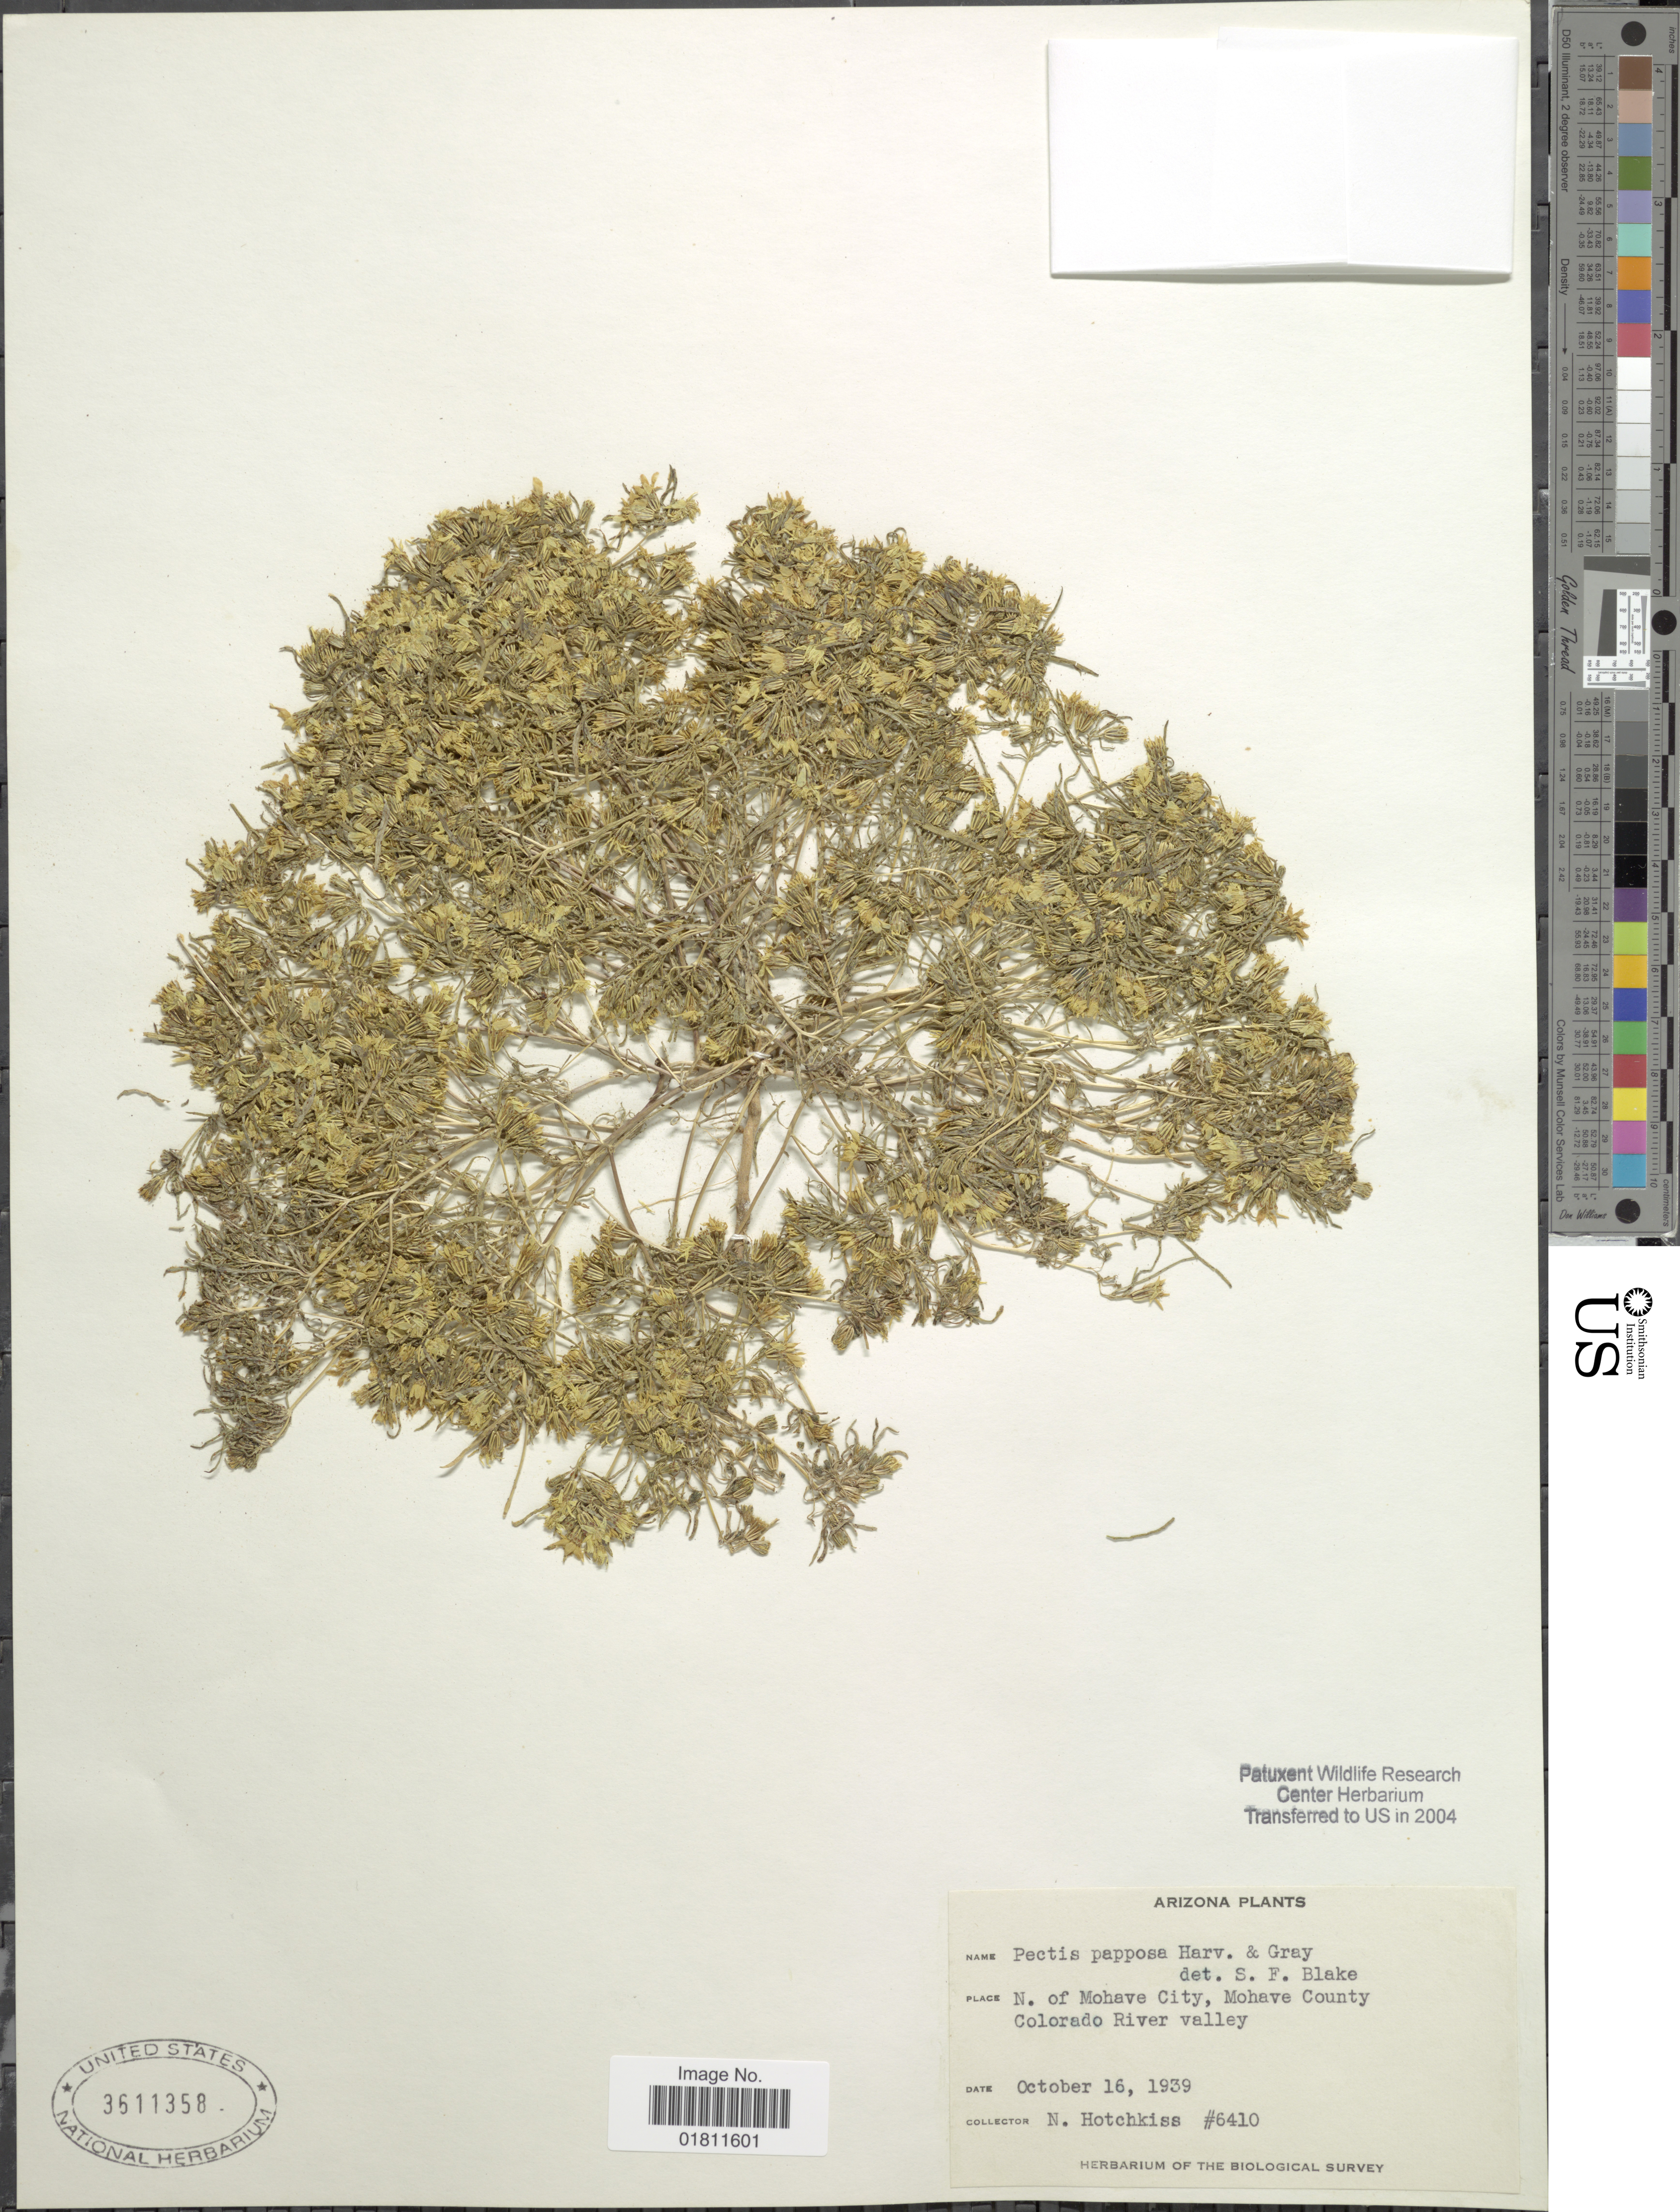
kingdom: Plantae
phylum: Tracheophyta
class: Magnoliopsida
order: Asterales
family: Asteraceae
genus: Pectis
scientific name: Pectis papposa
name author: Harv. & A. Gray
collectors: N. Hotchkiss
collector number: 6410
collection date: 1939-10-16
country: United States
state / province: Arizona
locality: N. of Mohave City, Mohave County. Colorado River Valley.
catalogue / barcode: US 3611358